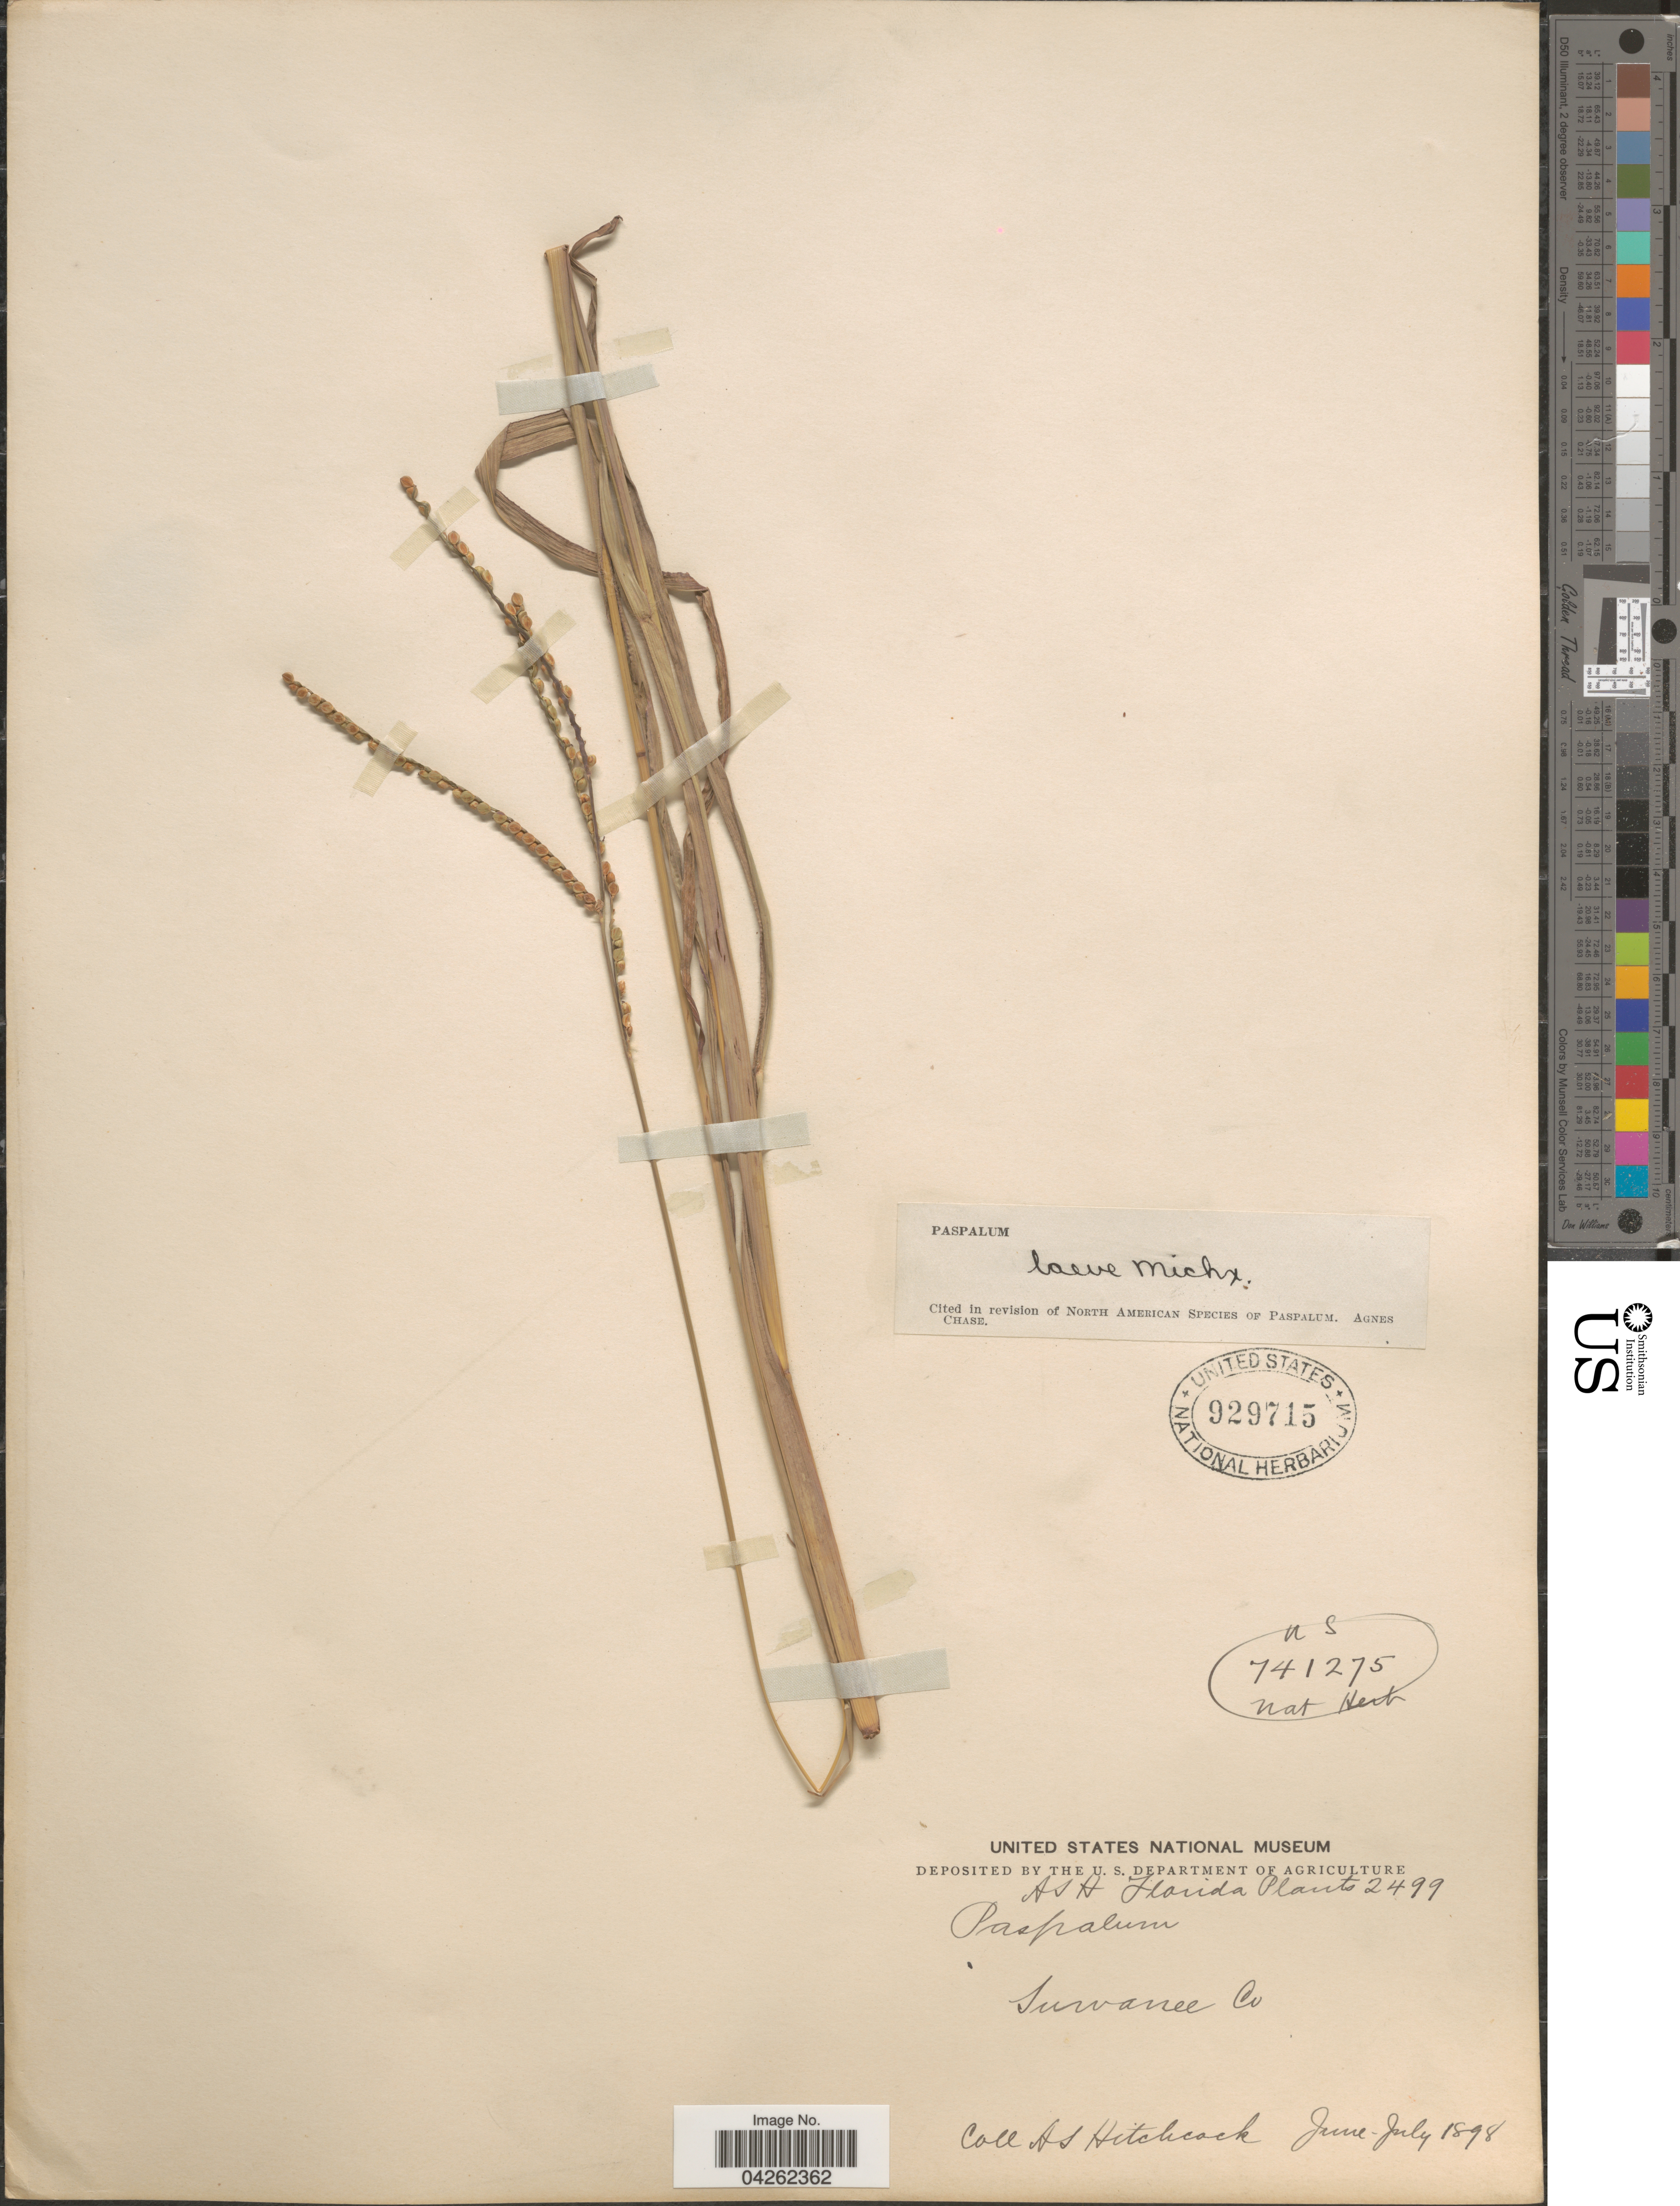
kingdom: Plantae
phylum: Tracheophyta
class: Liliopsida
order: Poales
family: Poaceae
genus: Paspalum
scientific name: Paspalum laeve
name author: Michx.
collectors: A. S. Hitchcock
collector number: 2499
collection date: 1898-06/1898-07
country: United States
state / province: Florida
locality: Suwanee Co.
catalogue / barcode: US 929715